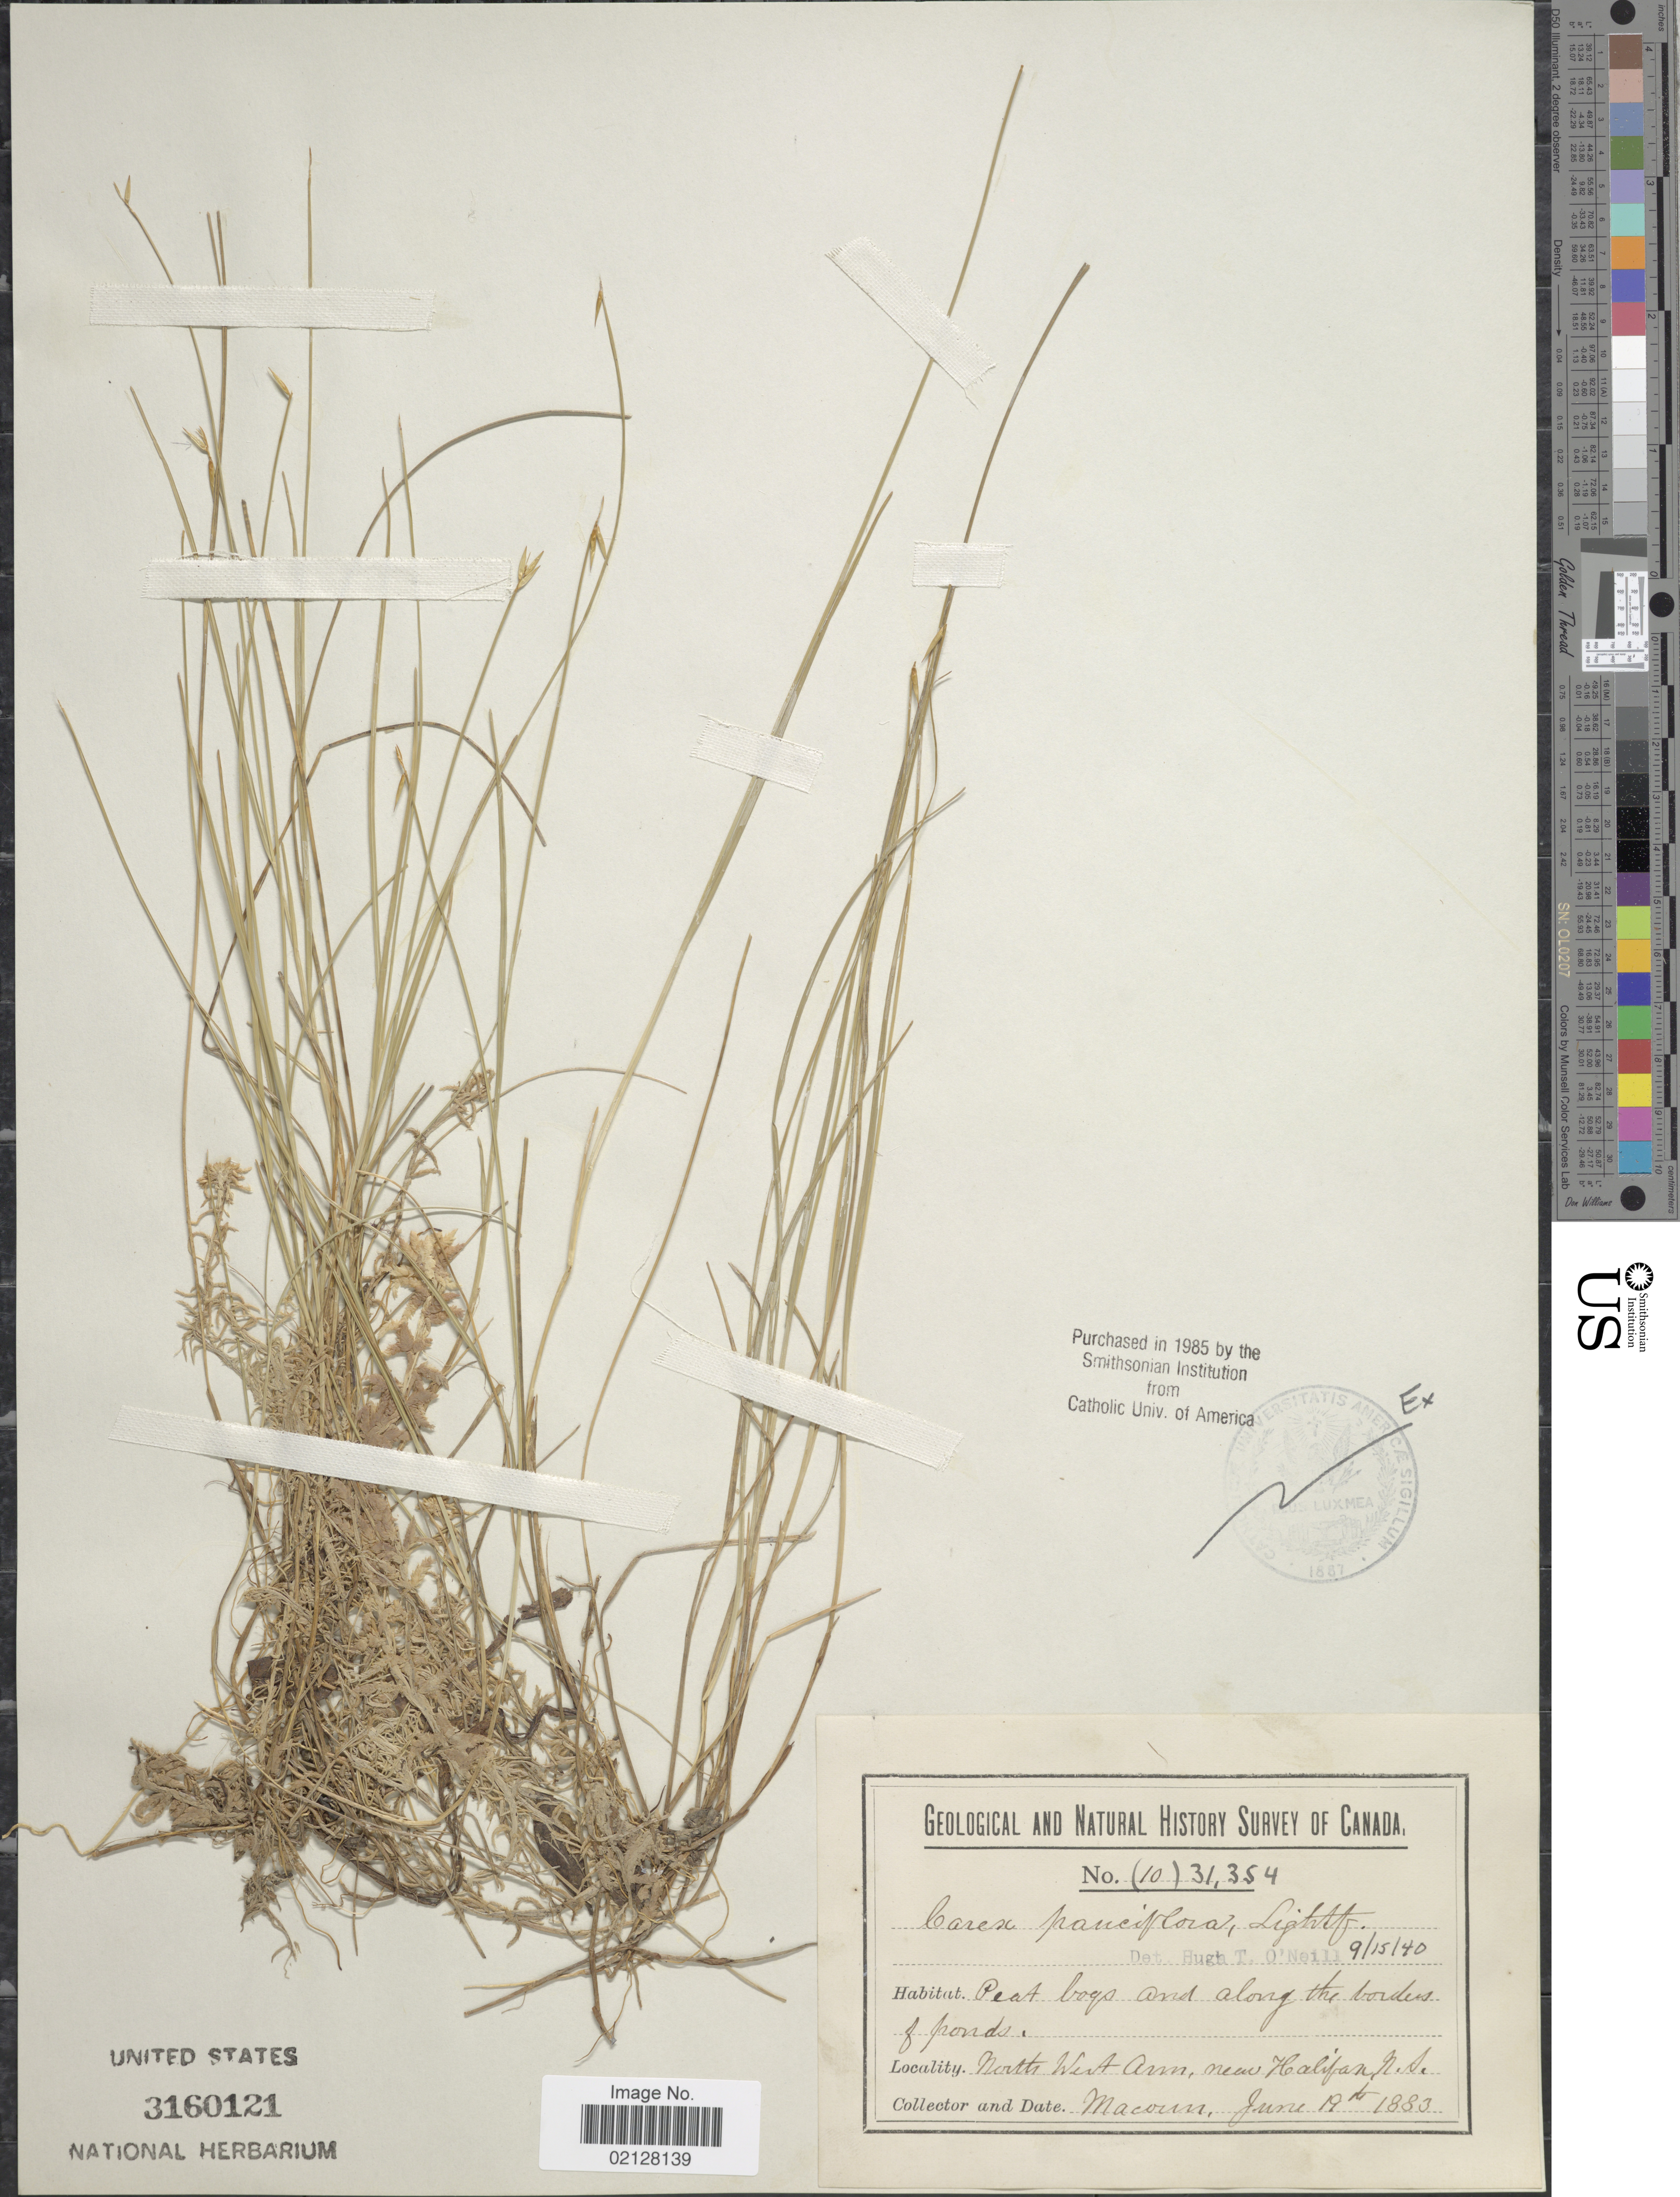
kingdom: Plantae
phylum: Tracheophyta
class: Liliopsida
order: Poales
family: Cyperaceae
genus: Carex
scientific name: Carex pauciflora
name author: Lightf.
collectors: -- Macoun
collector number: (10) 31354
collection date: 1883-06-19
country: Canada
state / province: Nova Scotia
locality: North West Ann, new Halifax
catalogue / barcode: US 3160121